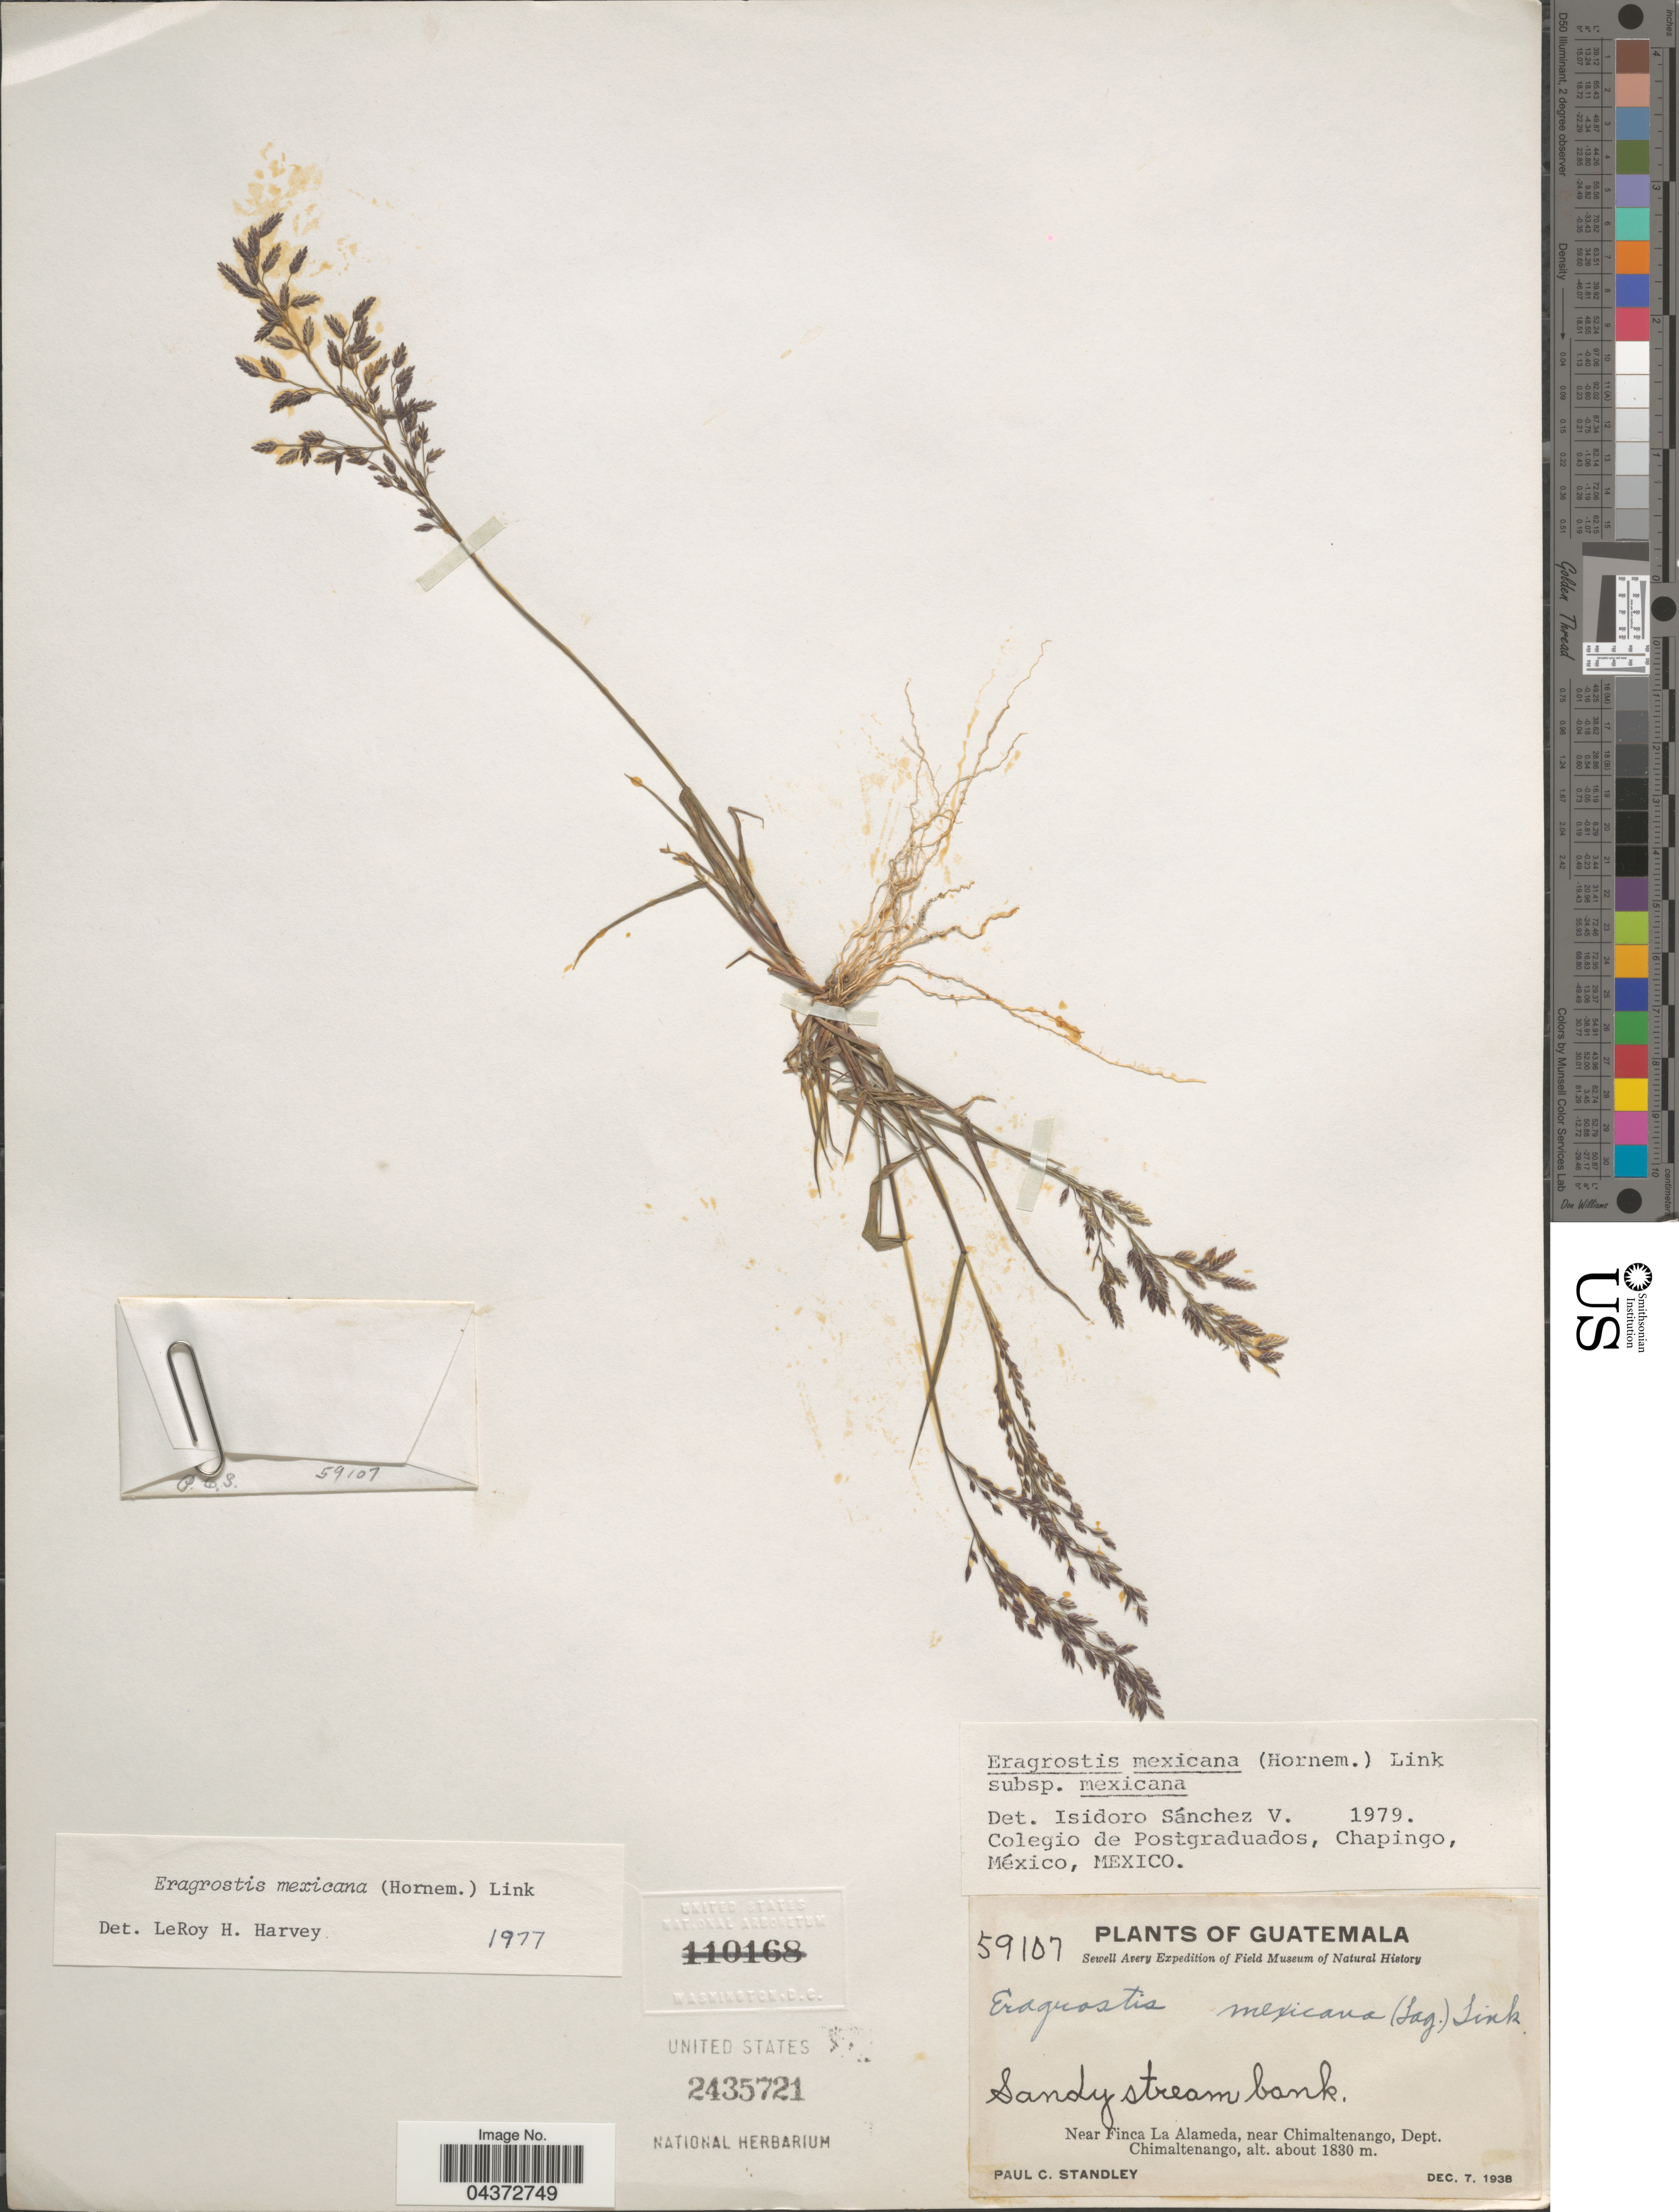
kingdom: Plantae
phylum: Tracheophyta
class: Liliopsida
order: Poales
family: Poaceae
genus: Eragrostis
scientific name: Eragrostis mexicana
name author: (Hornem.) Link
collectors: P. C. Standley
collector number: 59107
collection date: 1938-12-07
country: Guatemala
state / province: Chimaltenango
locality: Sewell Avery Expedition. Sandy stream bank. Near Finca La Alameda, near Chimaltenango, Dept. Chimaltenango.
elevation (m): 1830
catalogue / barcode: US 2435721